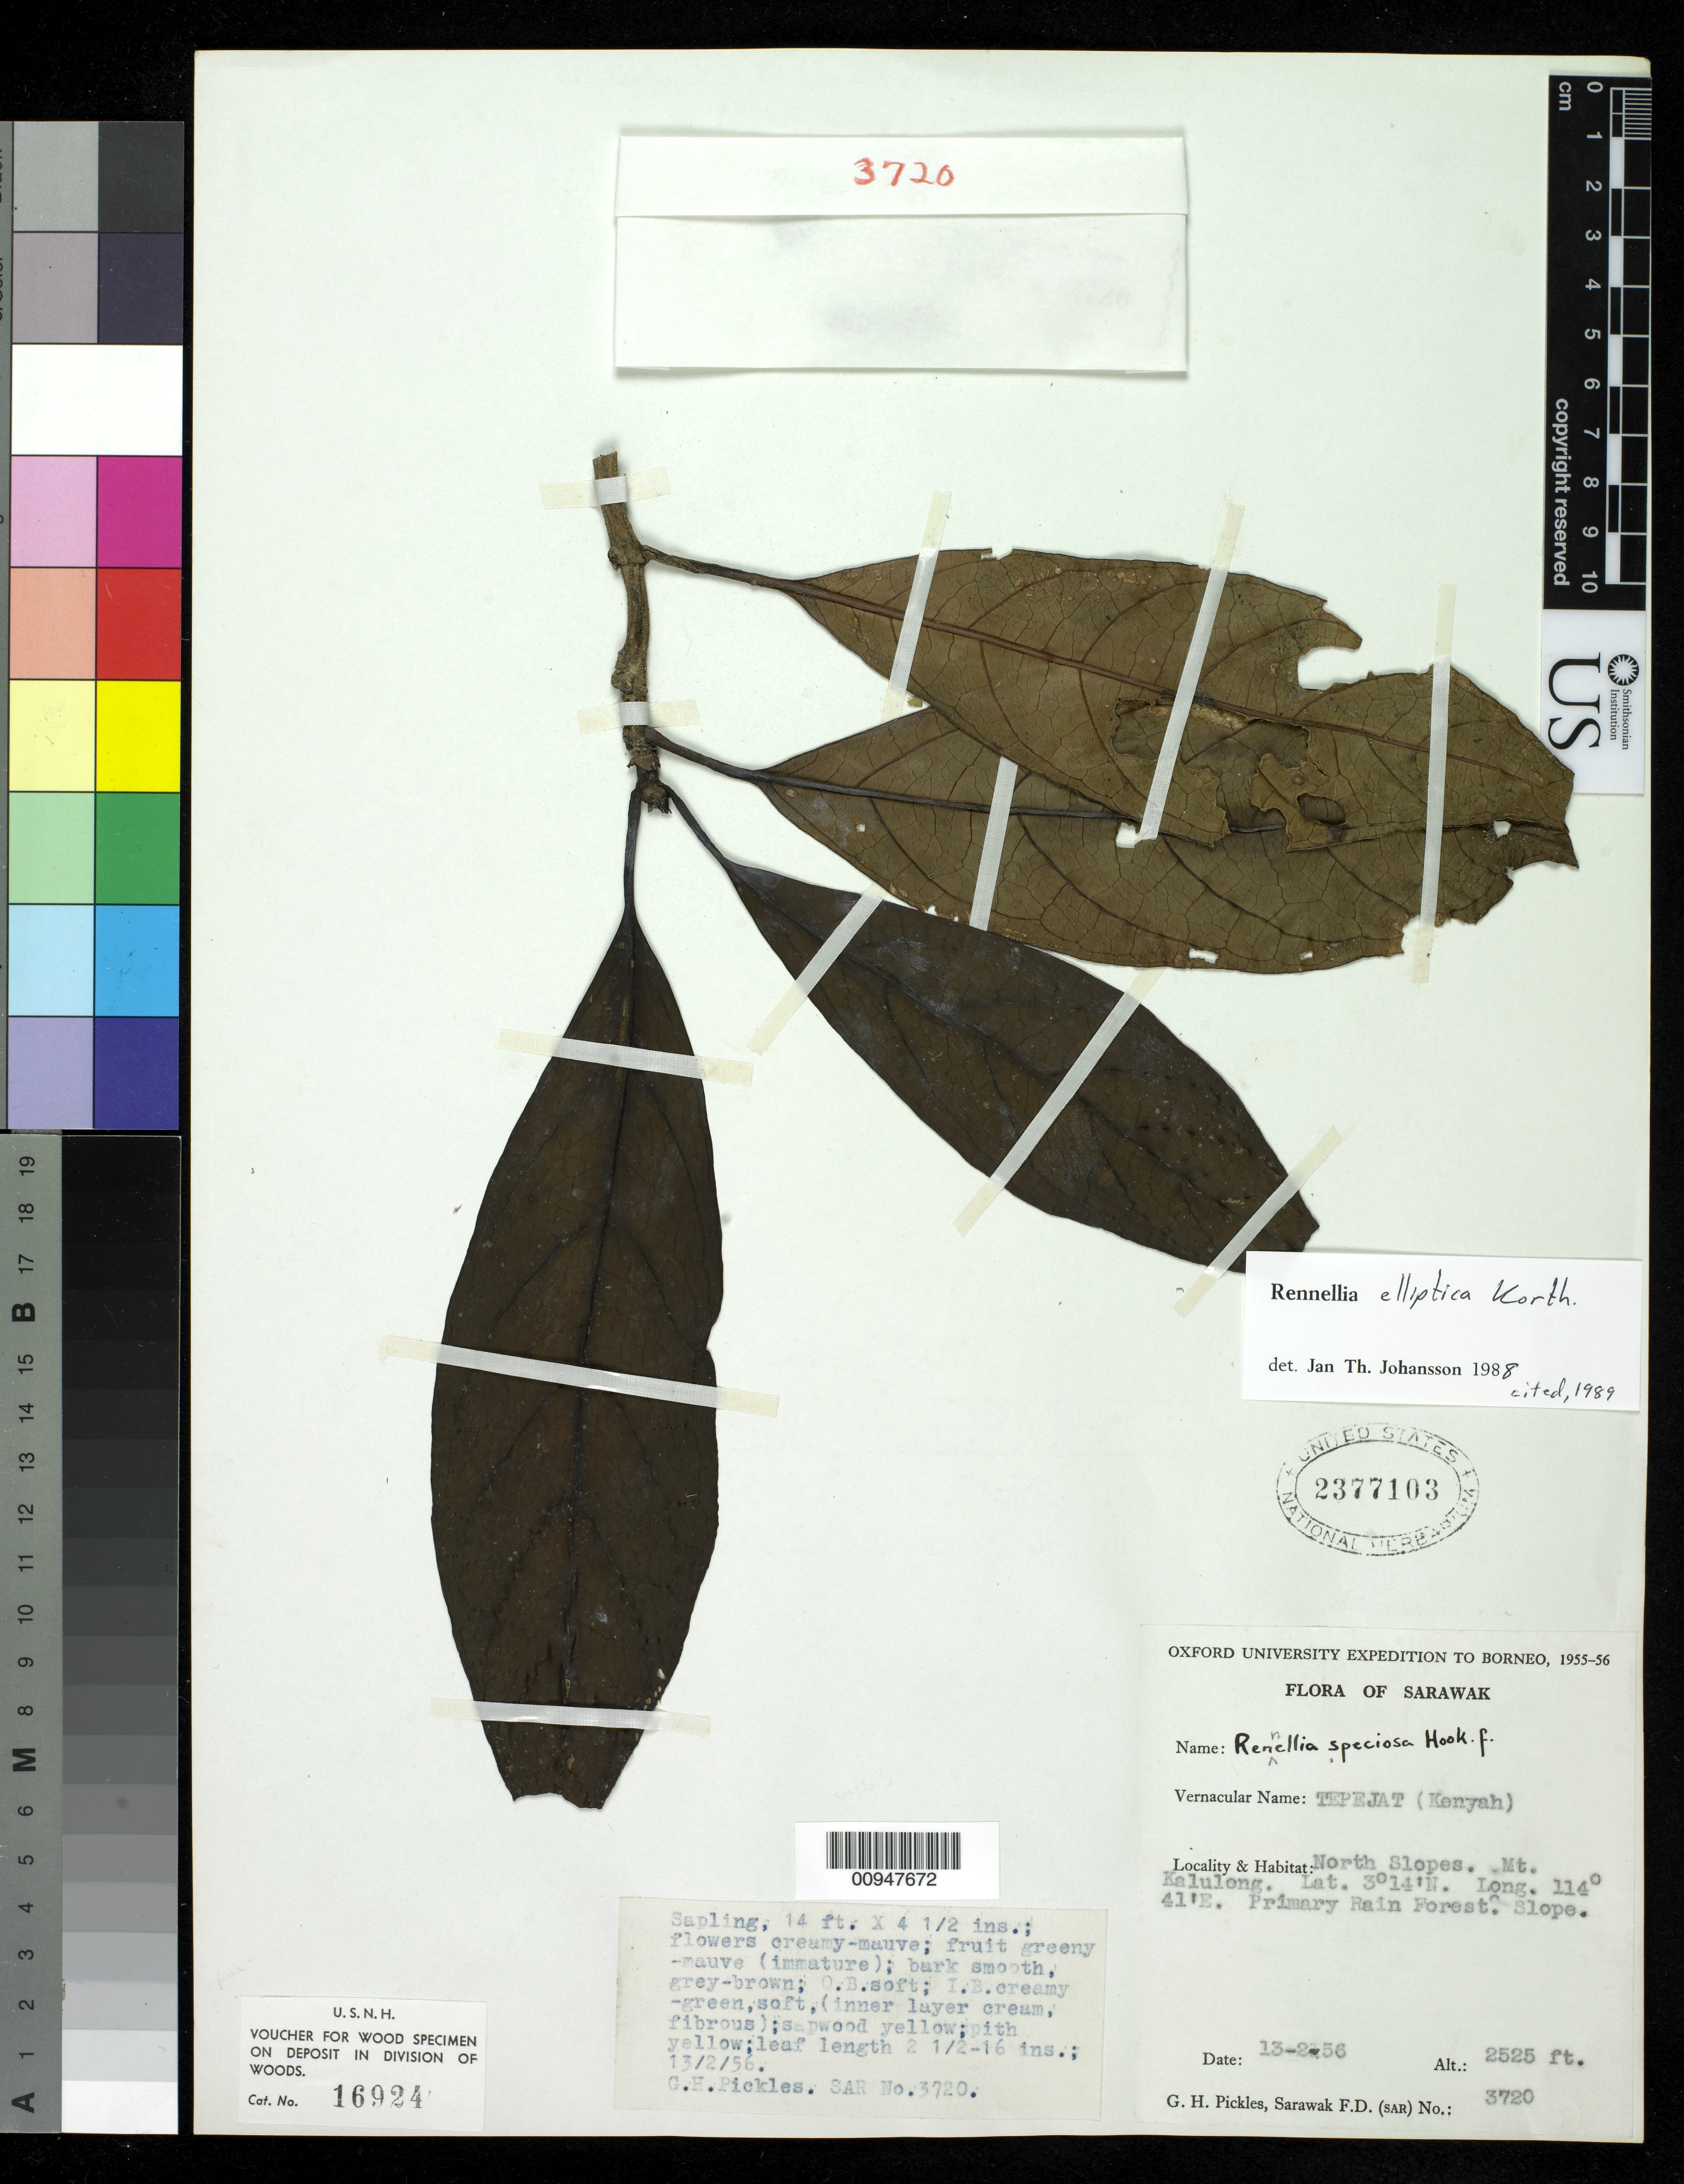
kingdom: Plantae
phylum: Tracheophyta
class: Magnoliopsida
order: Gentianales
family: Rubiaceae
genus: Rennellia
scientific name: Rennellia elliptica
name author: Korth.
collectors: G. Pickles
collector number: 3720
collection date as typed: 14 Feb 1956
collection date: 1956-02-14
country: Malaysia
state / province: Sarawak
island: Borneo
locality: North Slopes Mt. Kalulong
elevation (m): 770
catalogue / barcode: US 2377103